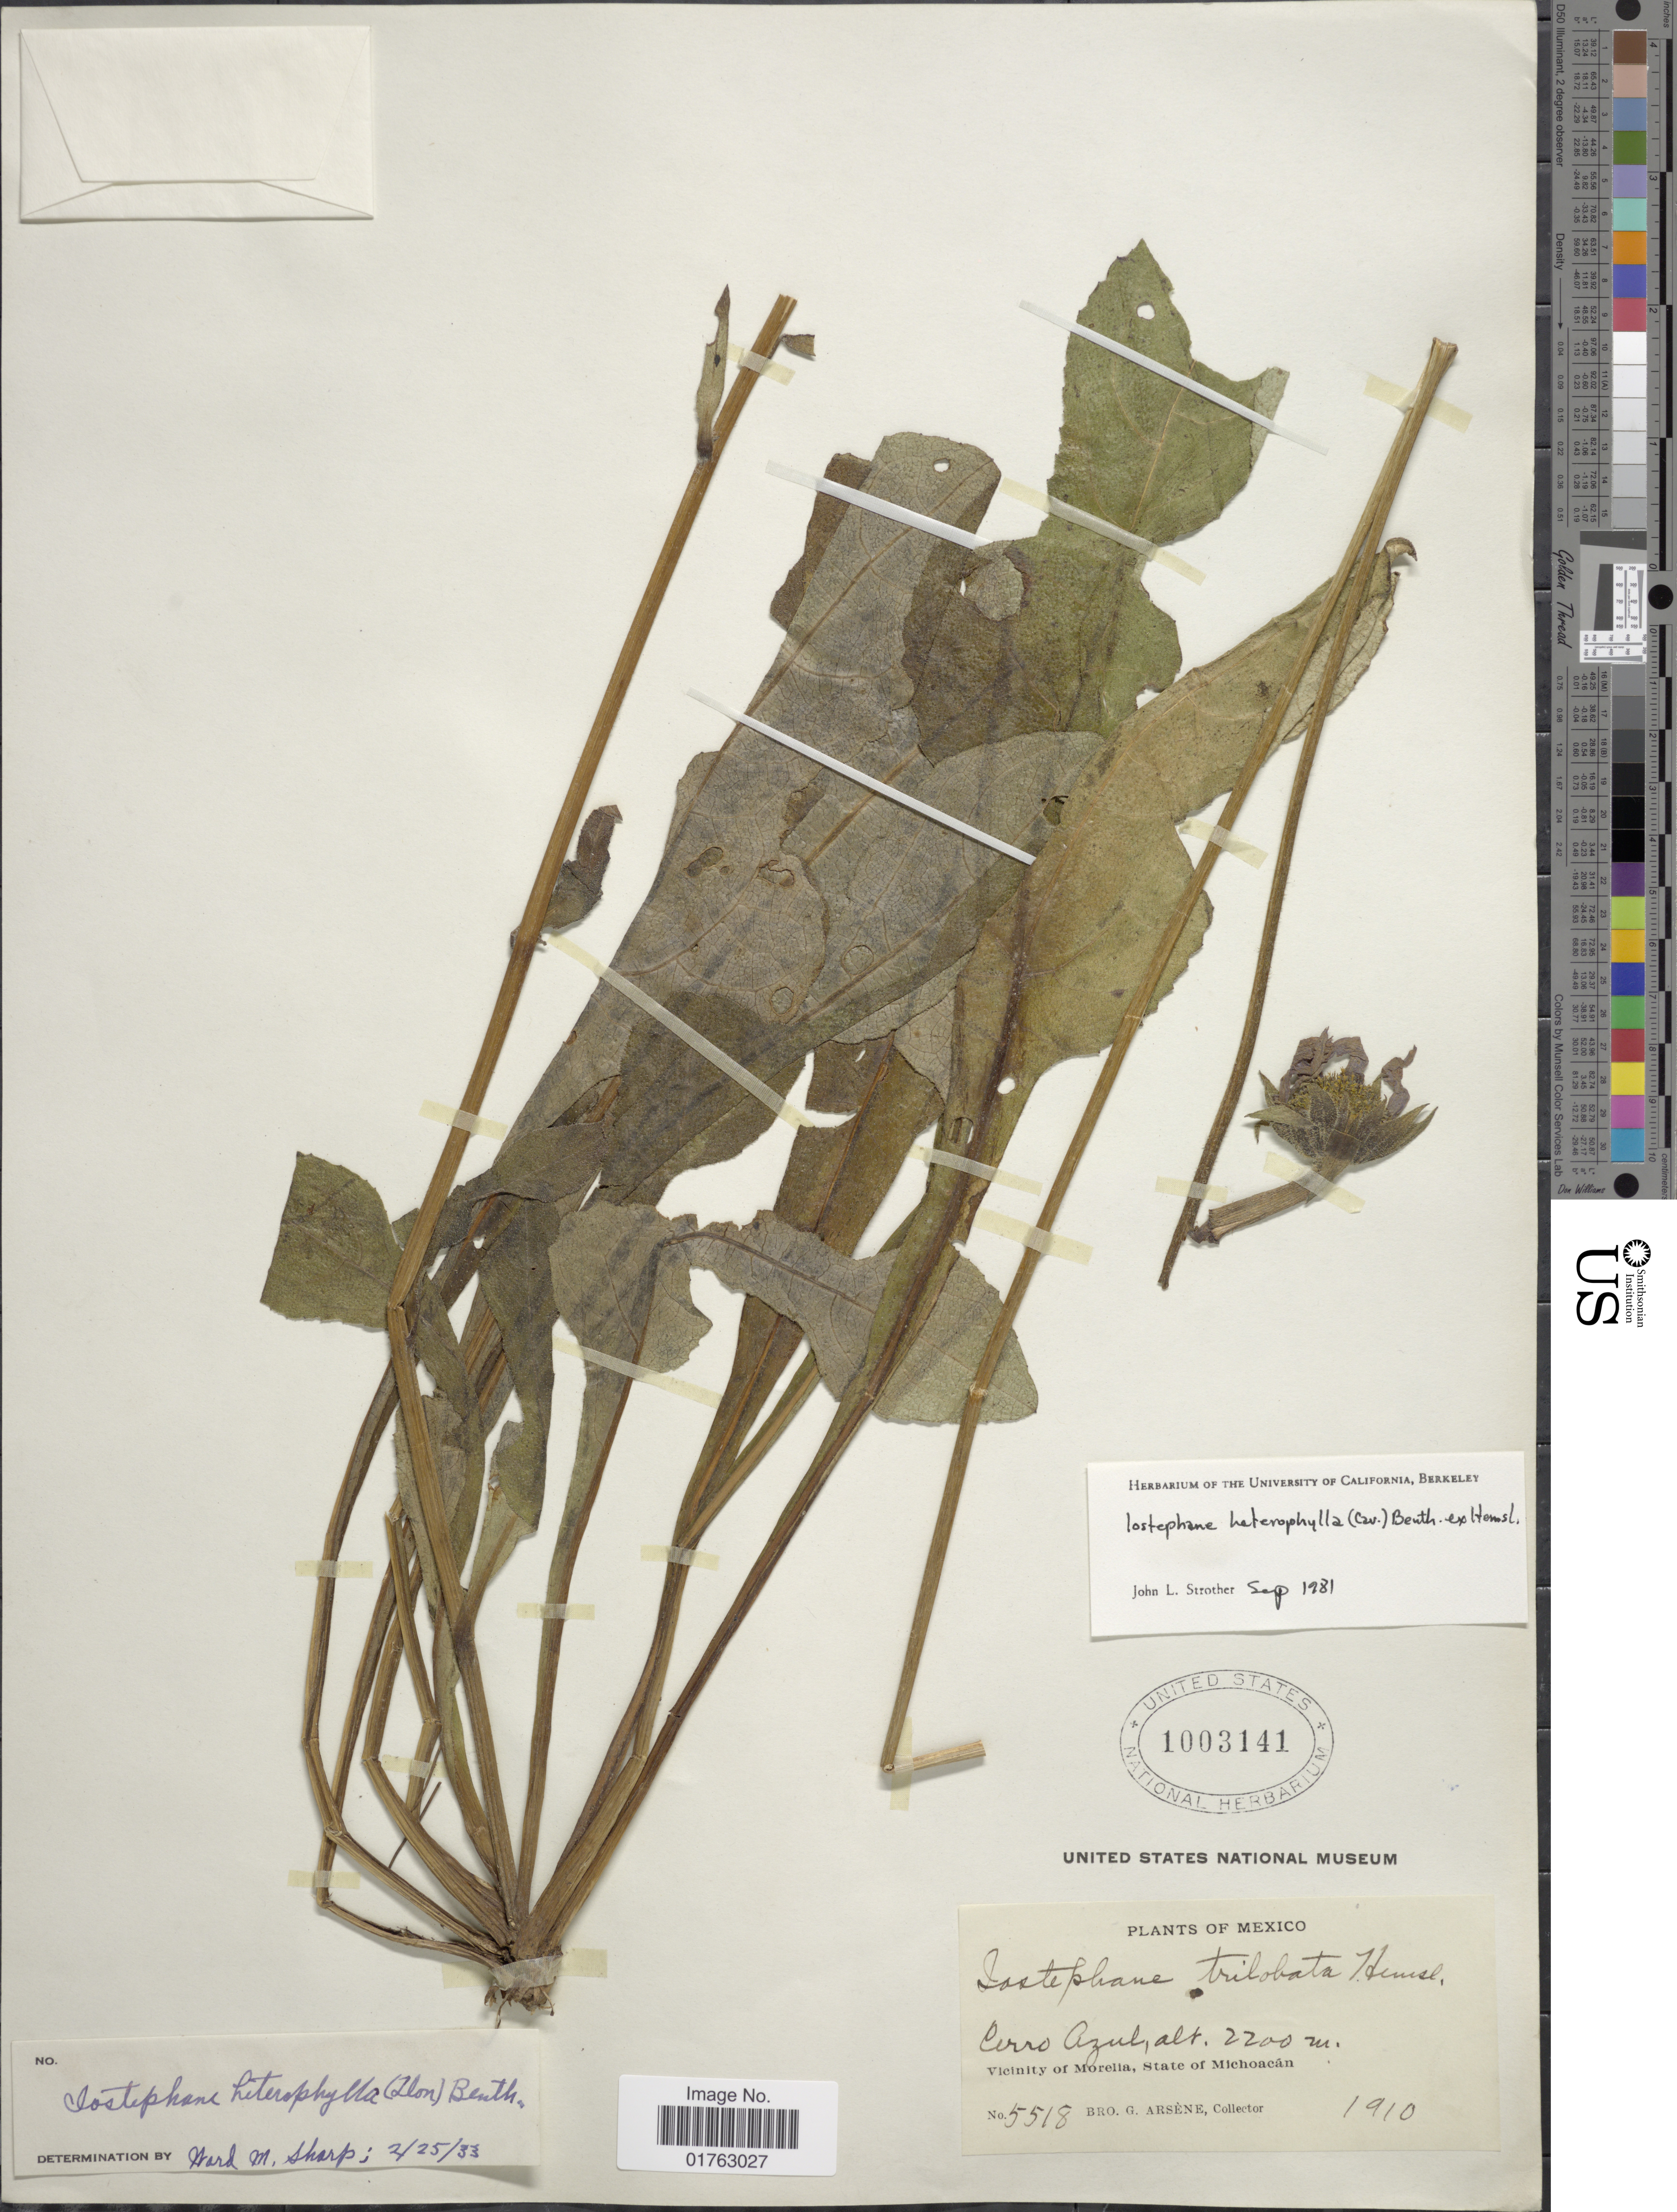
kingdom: Plantae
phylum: Tracheophyta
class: Magnoliopsida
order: Asterales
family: Asteraceae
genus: Iostephane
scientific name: Iostephane heterophylla var. dickonsii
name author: W.M. Sharp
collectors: Bro. G. Arsène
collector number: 5518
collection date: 1910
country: Mexico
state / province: Michoacán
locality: Cerro Azul, Vicinity of Morelia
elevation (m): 2200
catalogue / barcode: US 1003141